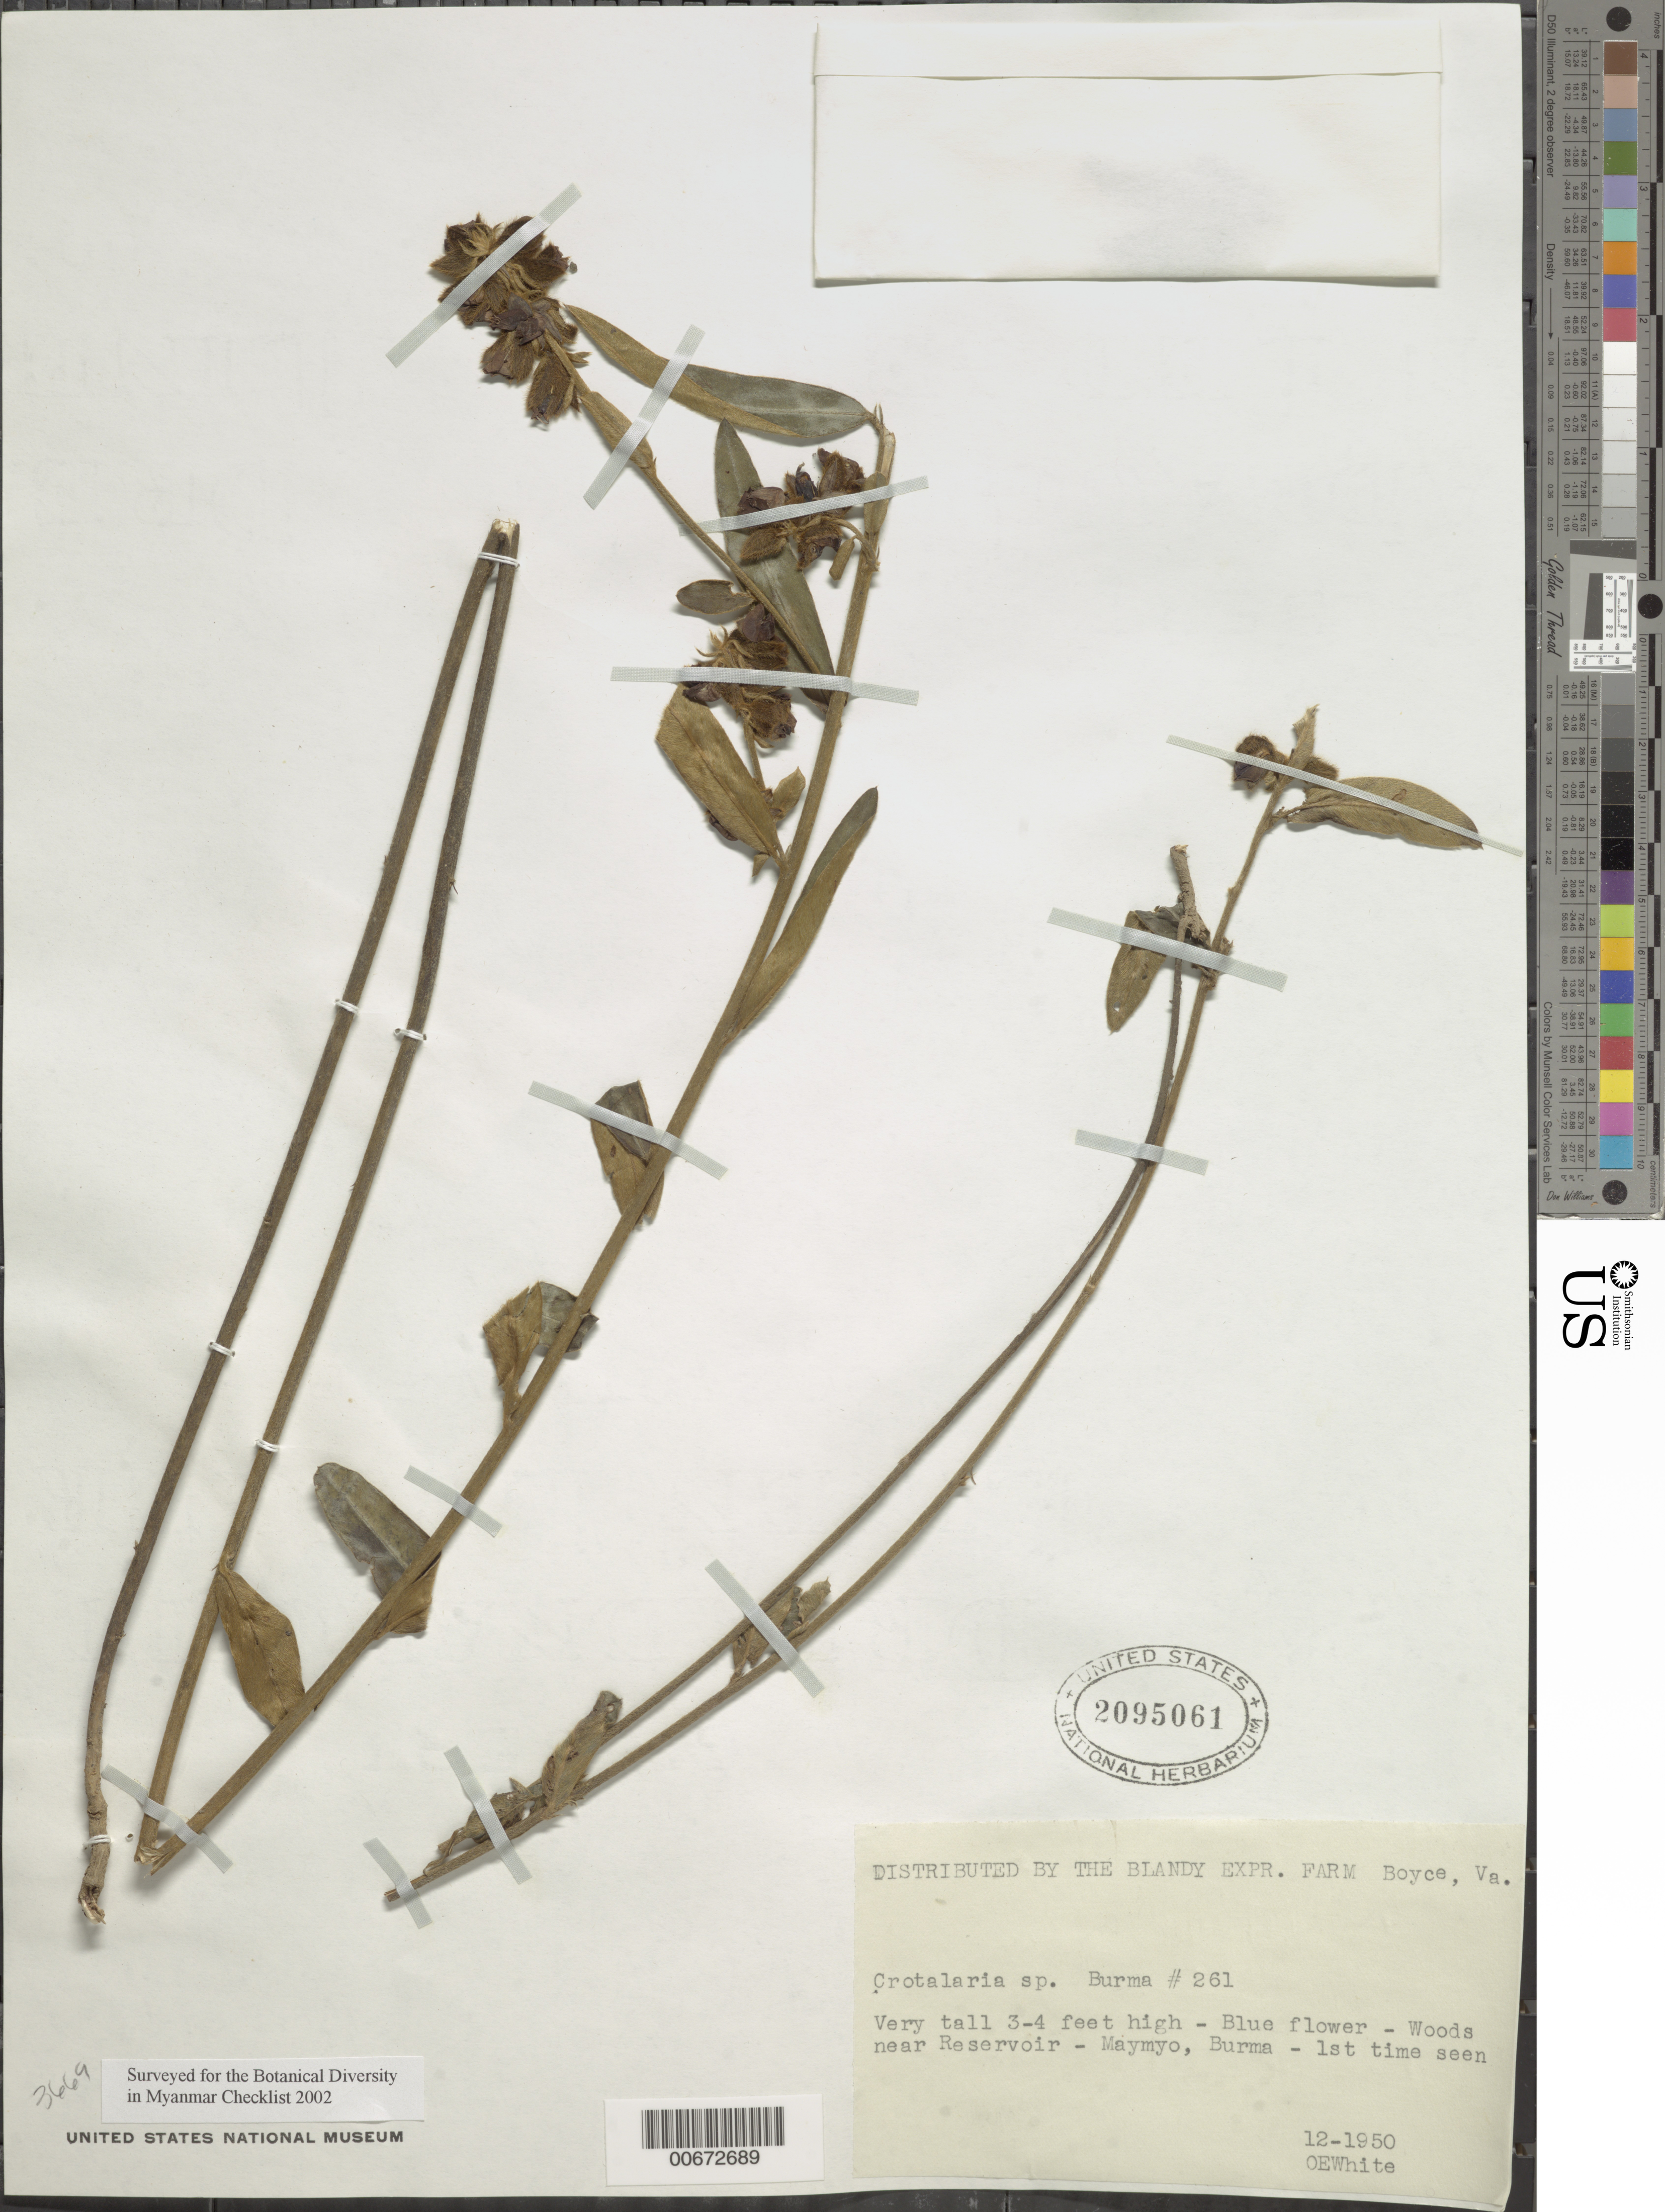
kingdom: Plantae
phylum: Tracheophyta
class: Magnoliopsida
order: Fabales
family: Fabaceae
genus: Crotalaria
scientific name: Crotalaria sp.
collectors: O. E. White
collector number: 261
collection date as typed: Dec 1950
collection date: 1950-12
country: Myanmar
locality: Maymyo, near reservoir.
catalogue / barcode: US 2095061